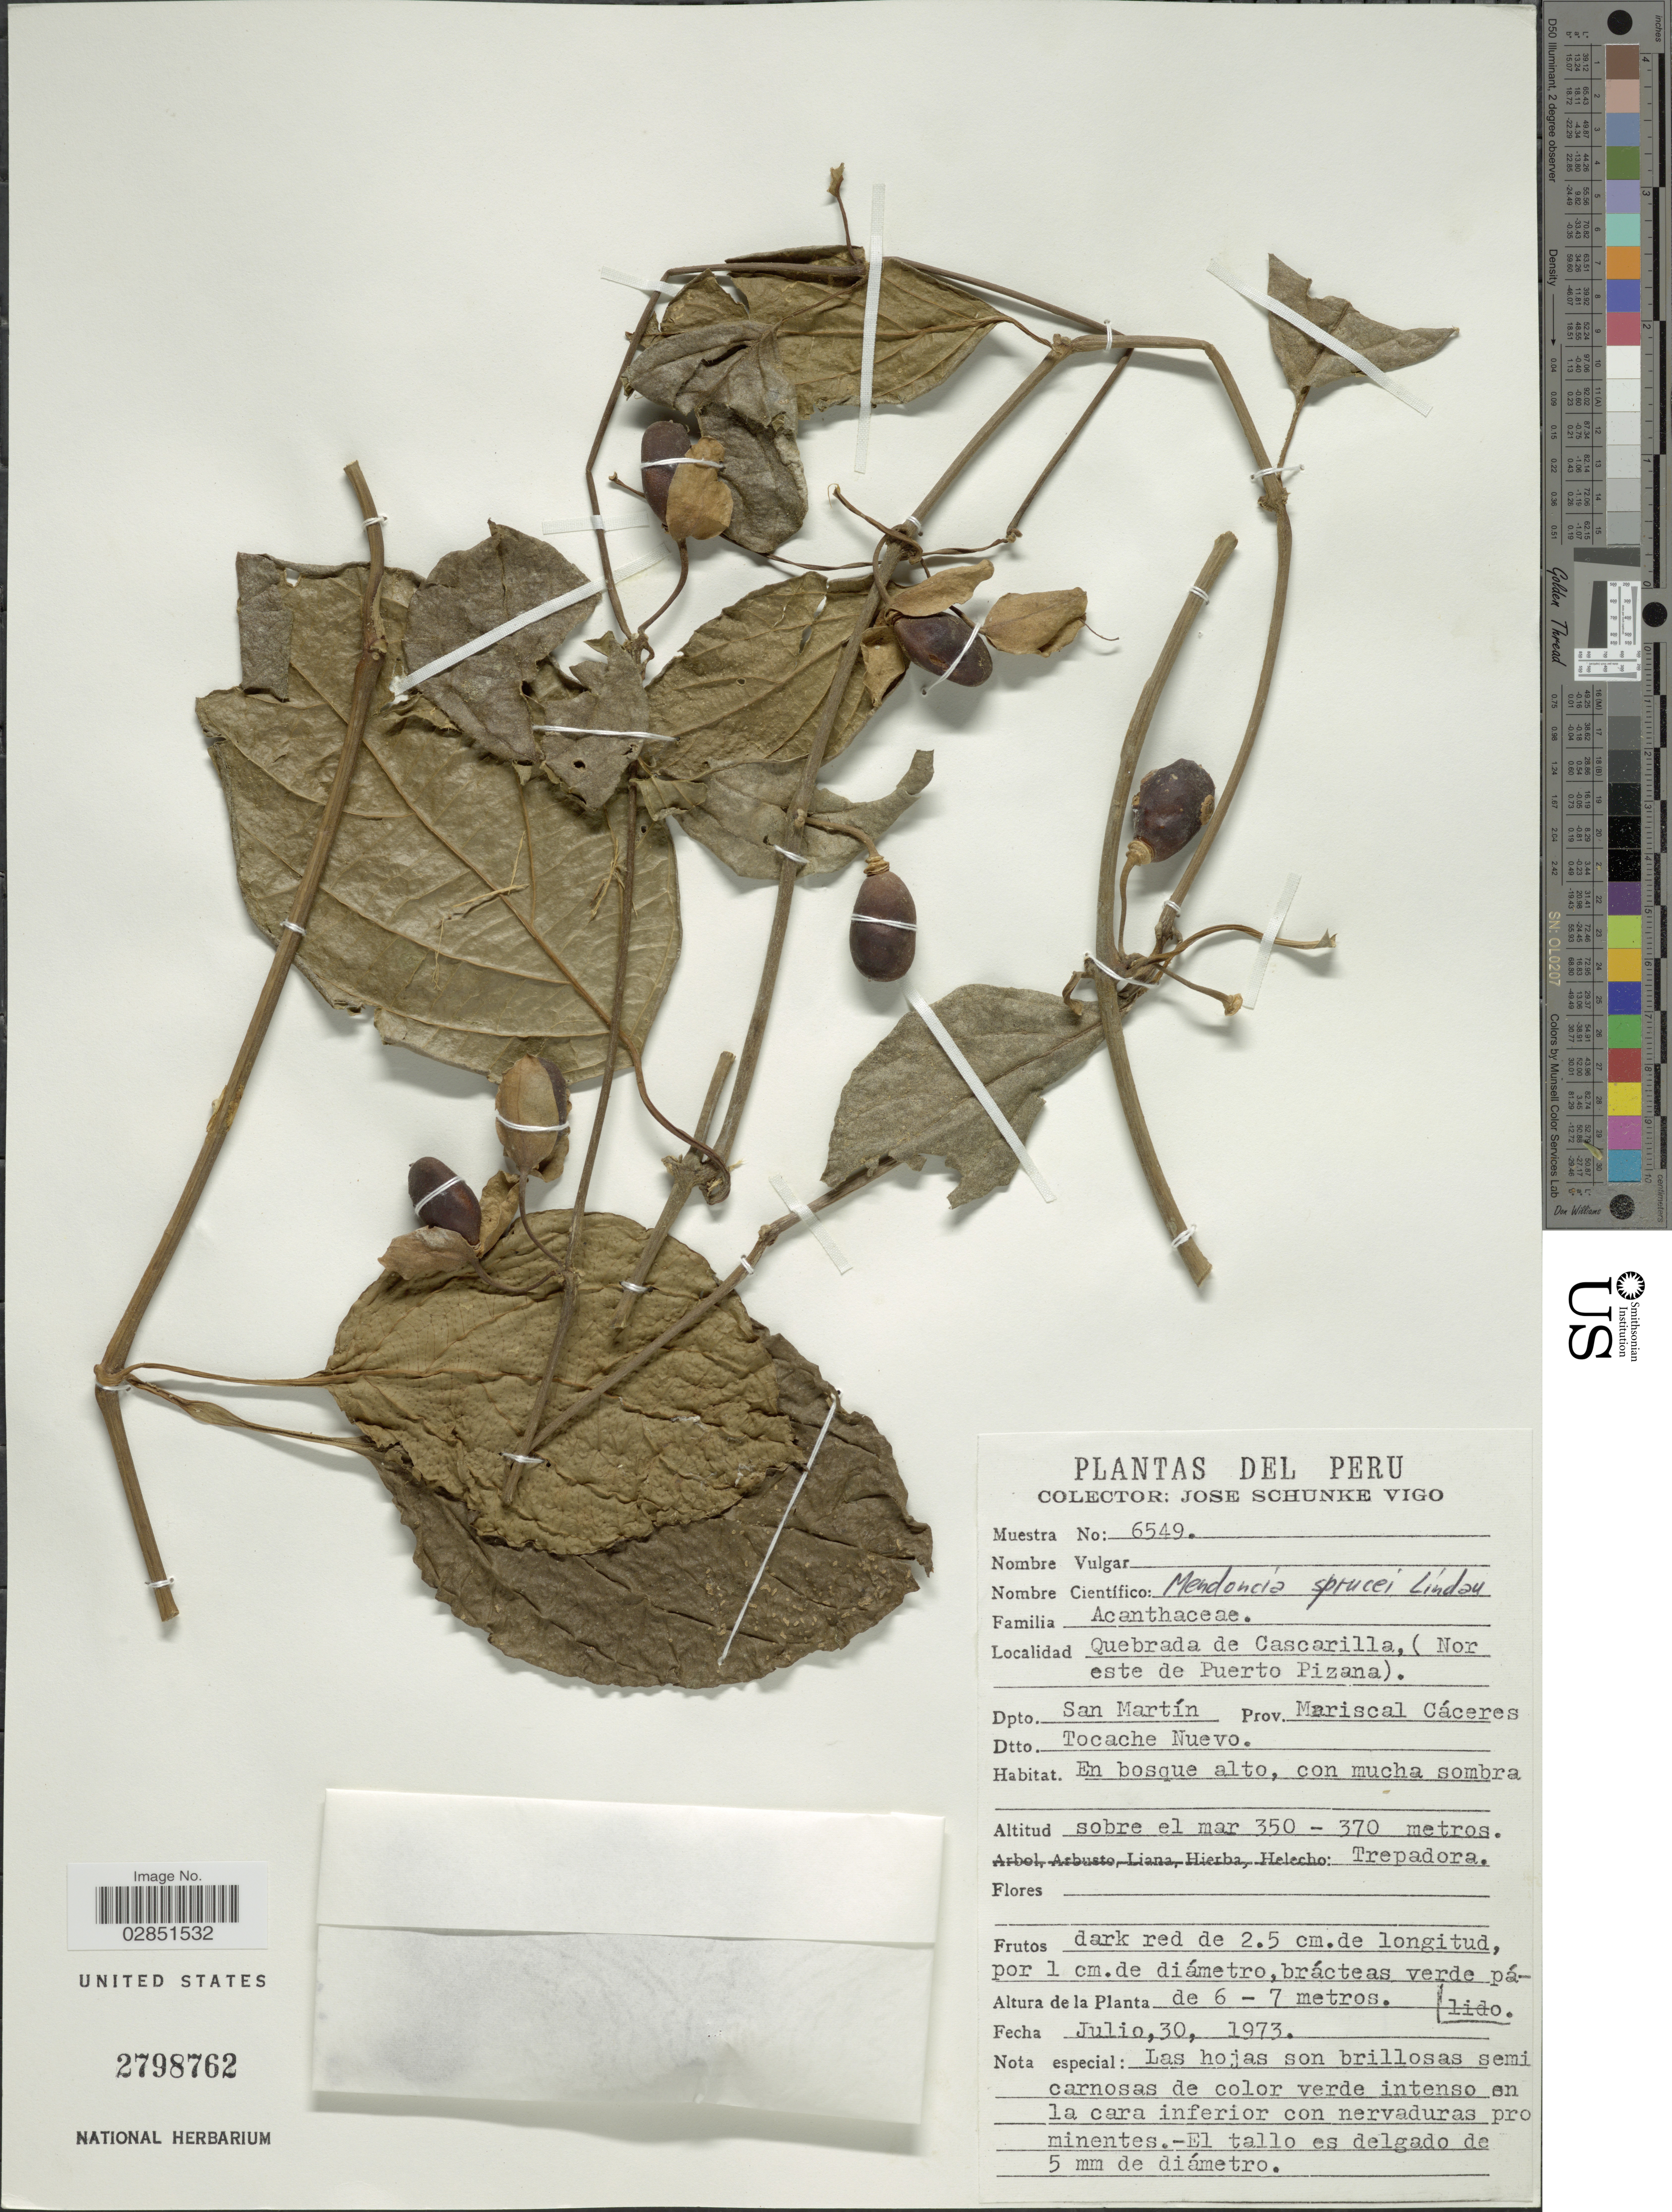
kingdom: Plantae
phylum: Tracheophyta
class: Magnoliopsida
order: Lamiales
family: Acanthaceae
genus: Mendoncia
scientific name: Mendoncia sprucei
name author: Lindau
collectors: J. Schunke Vigo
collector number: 6549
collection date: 1973-07-30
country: Peru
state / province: San Martín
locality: Quebrada de Cascarilla, (Noreste de Puerto Pizana). Dpto. San Martín, Prov. Mariscal Cáceres, Dtto. Tocache Nuevo.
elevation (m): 350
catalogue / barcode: US 2798762